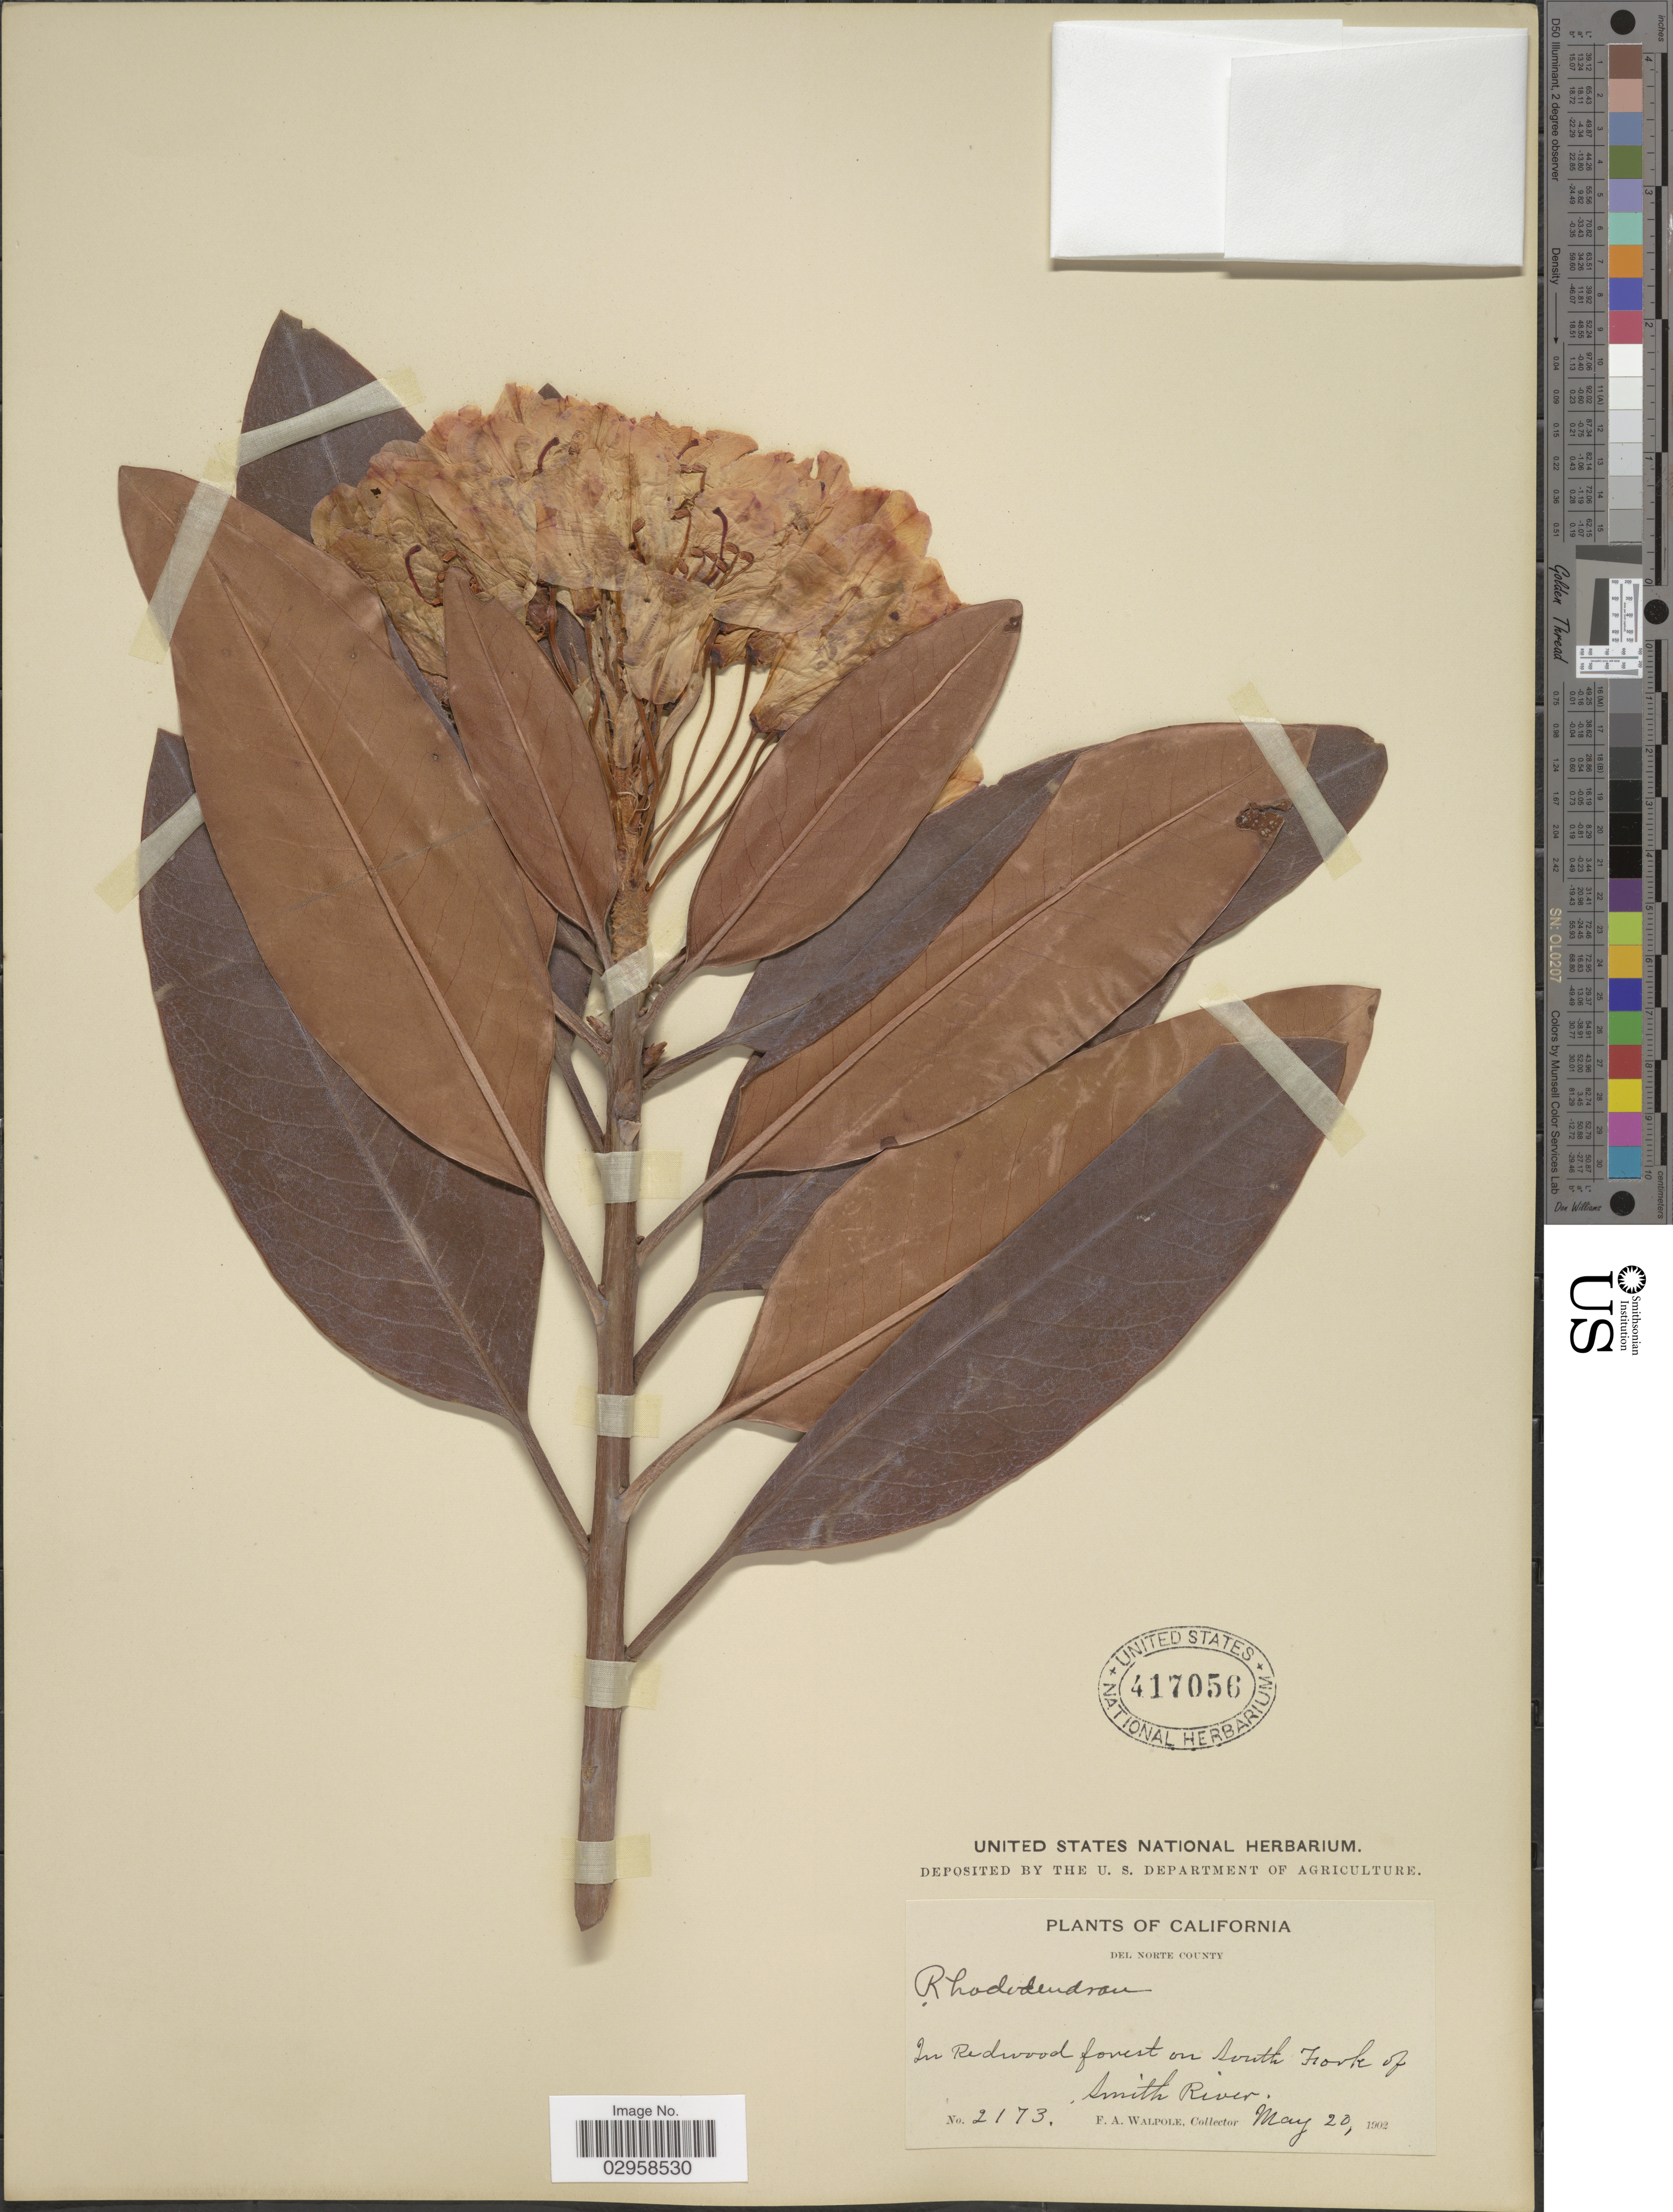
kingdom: Plantae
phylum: Tracheophyta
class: Magnoliopsida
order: Ericales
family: Ericaceae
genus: Rhododendron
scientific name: Rhododendron macrophyllum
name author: D. Don ex G. Don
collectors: F. Walpole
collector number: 2173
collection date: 1902-05-20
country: United States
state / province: California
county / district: Del Norte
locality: Del Norte County. In Redwood forest on South Fork of Smith River.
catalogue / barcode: US 417056